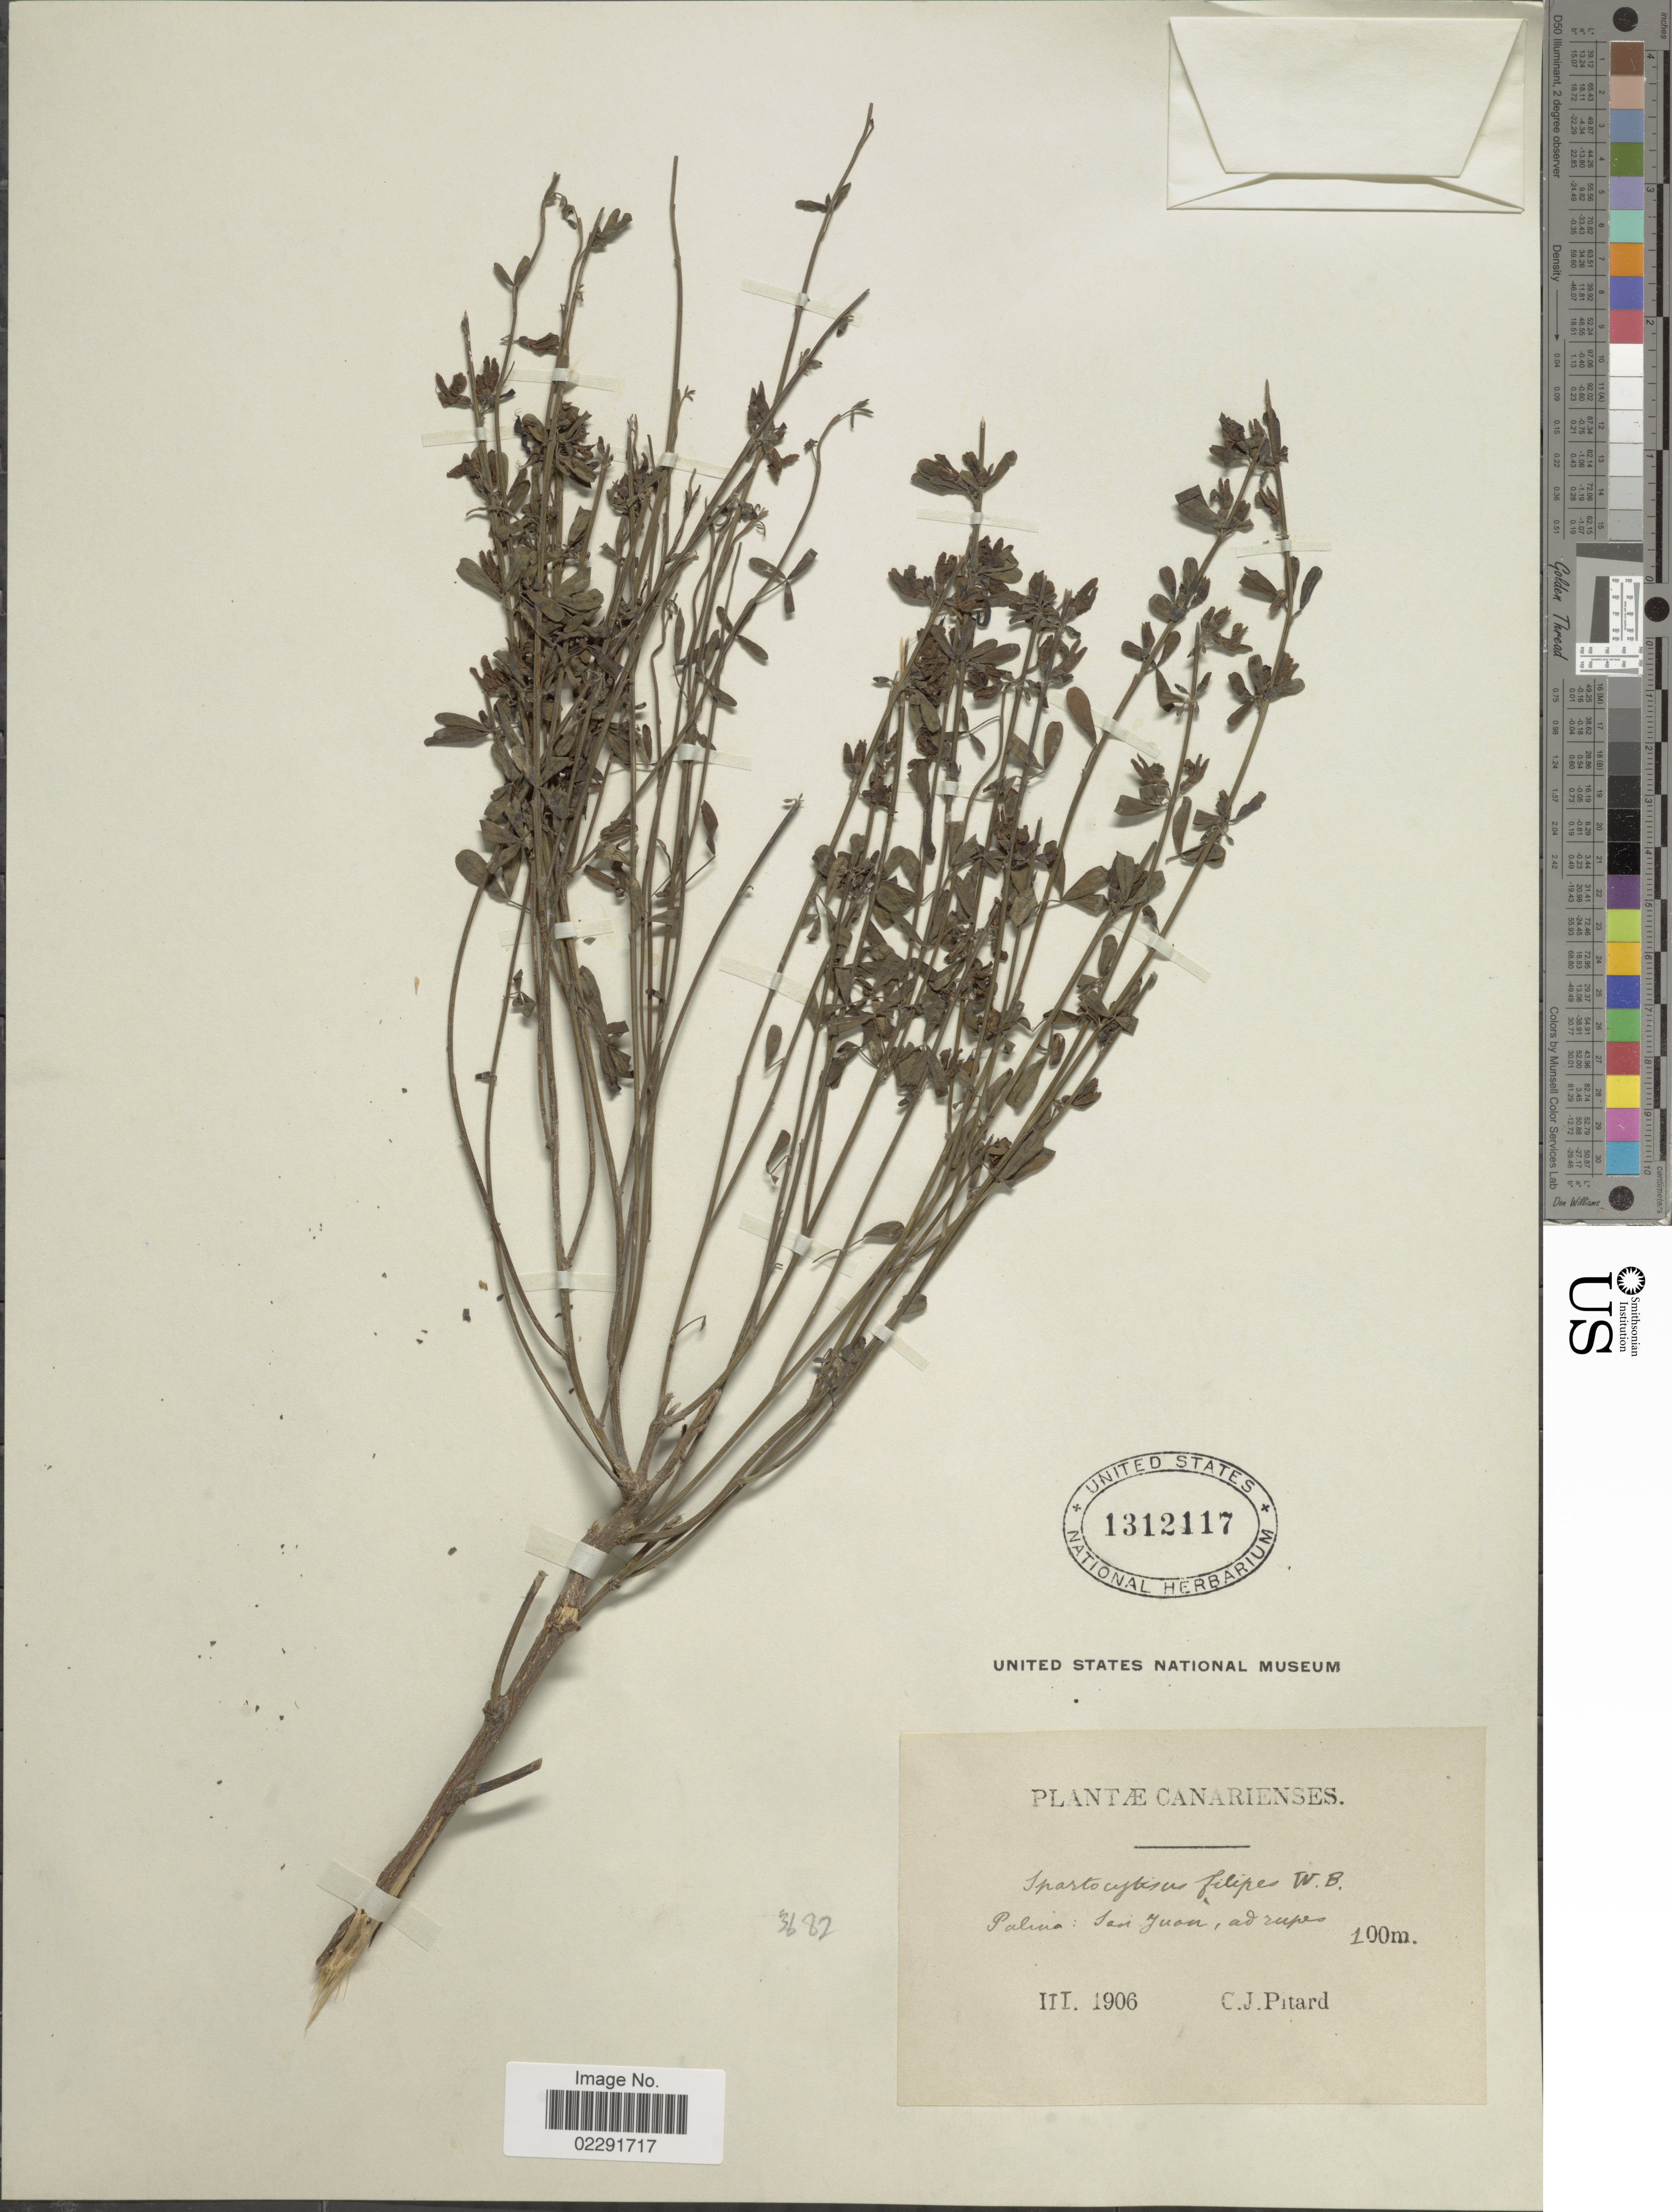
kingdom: Plantae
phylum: Tracheophyta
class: Magnoliopsida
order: Fabales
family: Fabaceae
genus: Cytisus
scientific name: Cytisus filipes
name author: Webb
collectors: C. Pitard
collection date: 1906-03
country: Spain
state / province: Canarias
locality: Palma: San Juan, ad rupes.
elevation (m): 100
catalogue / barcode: US 1312117